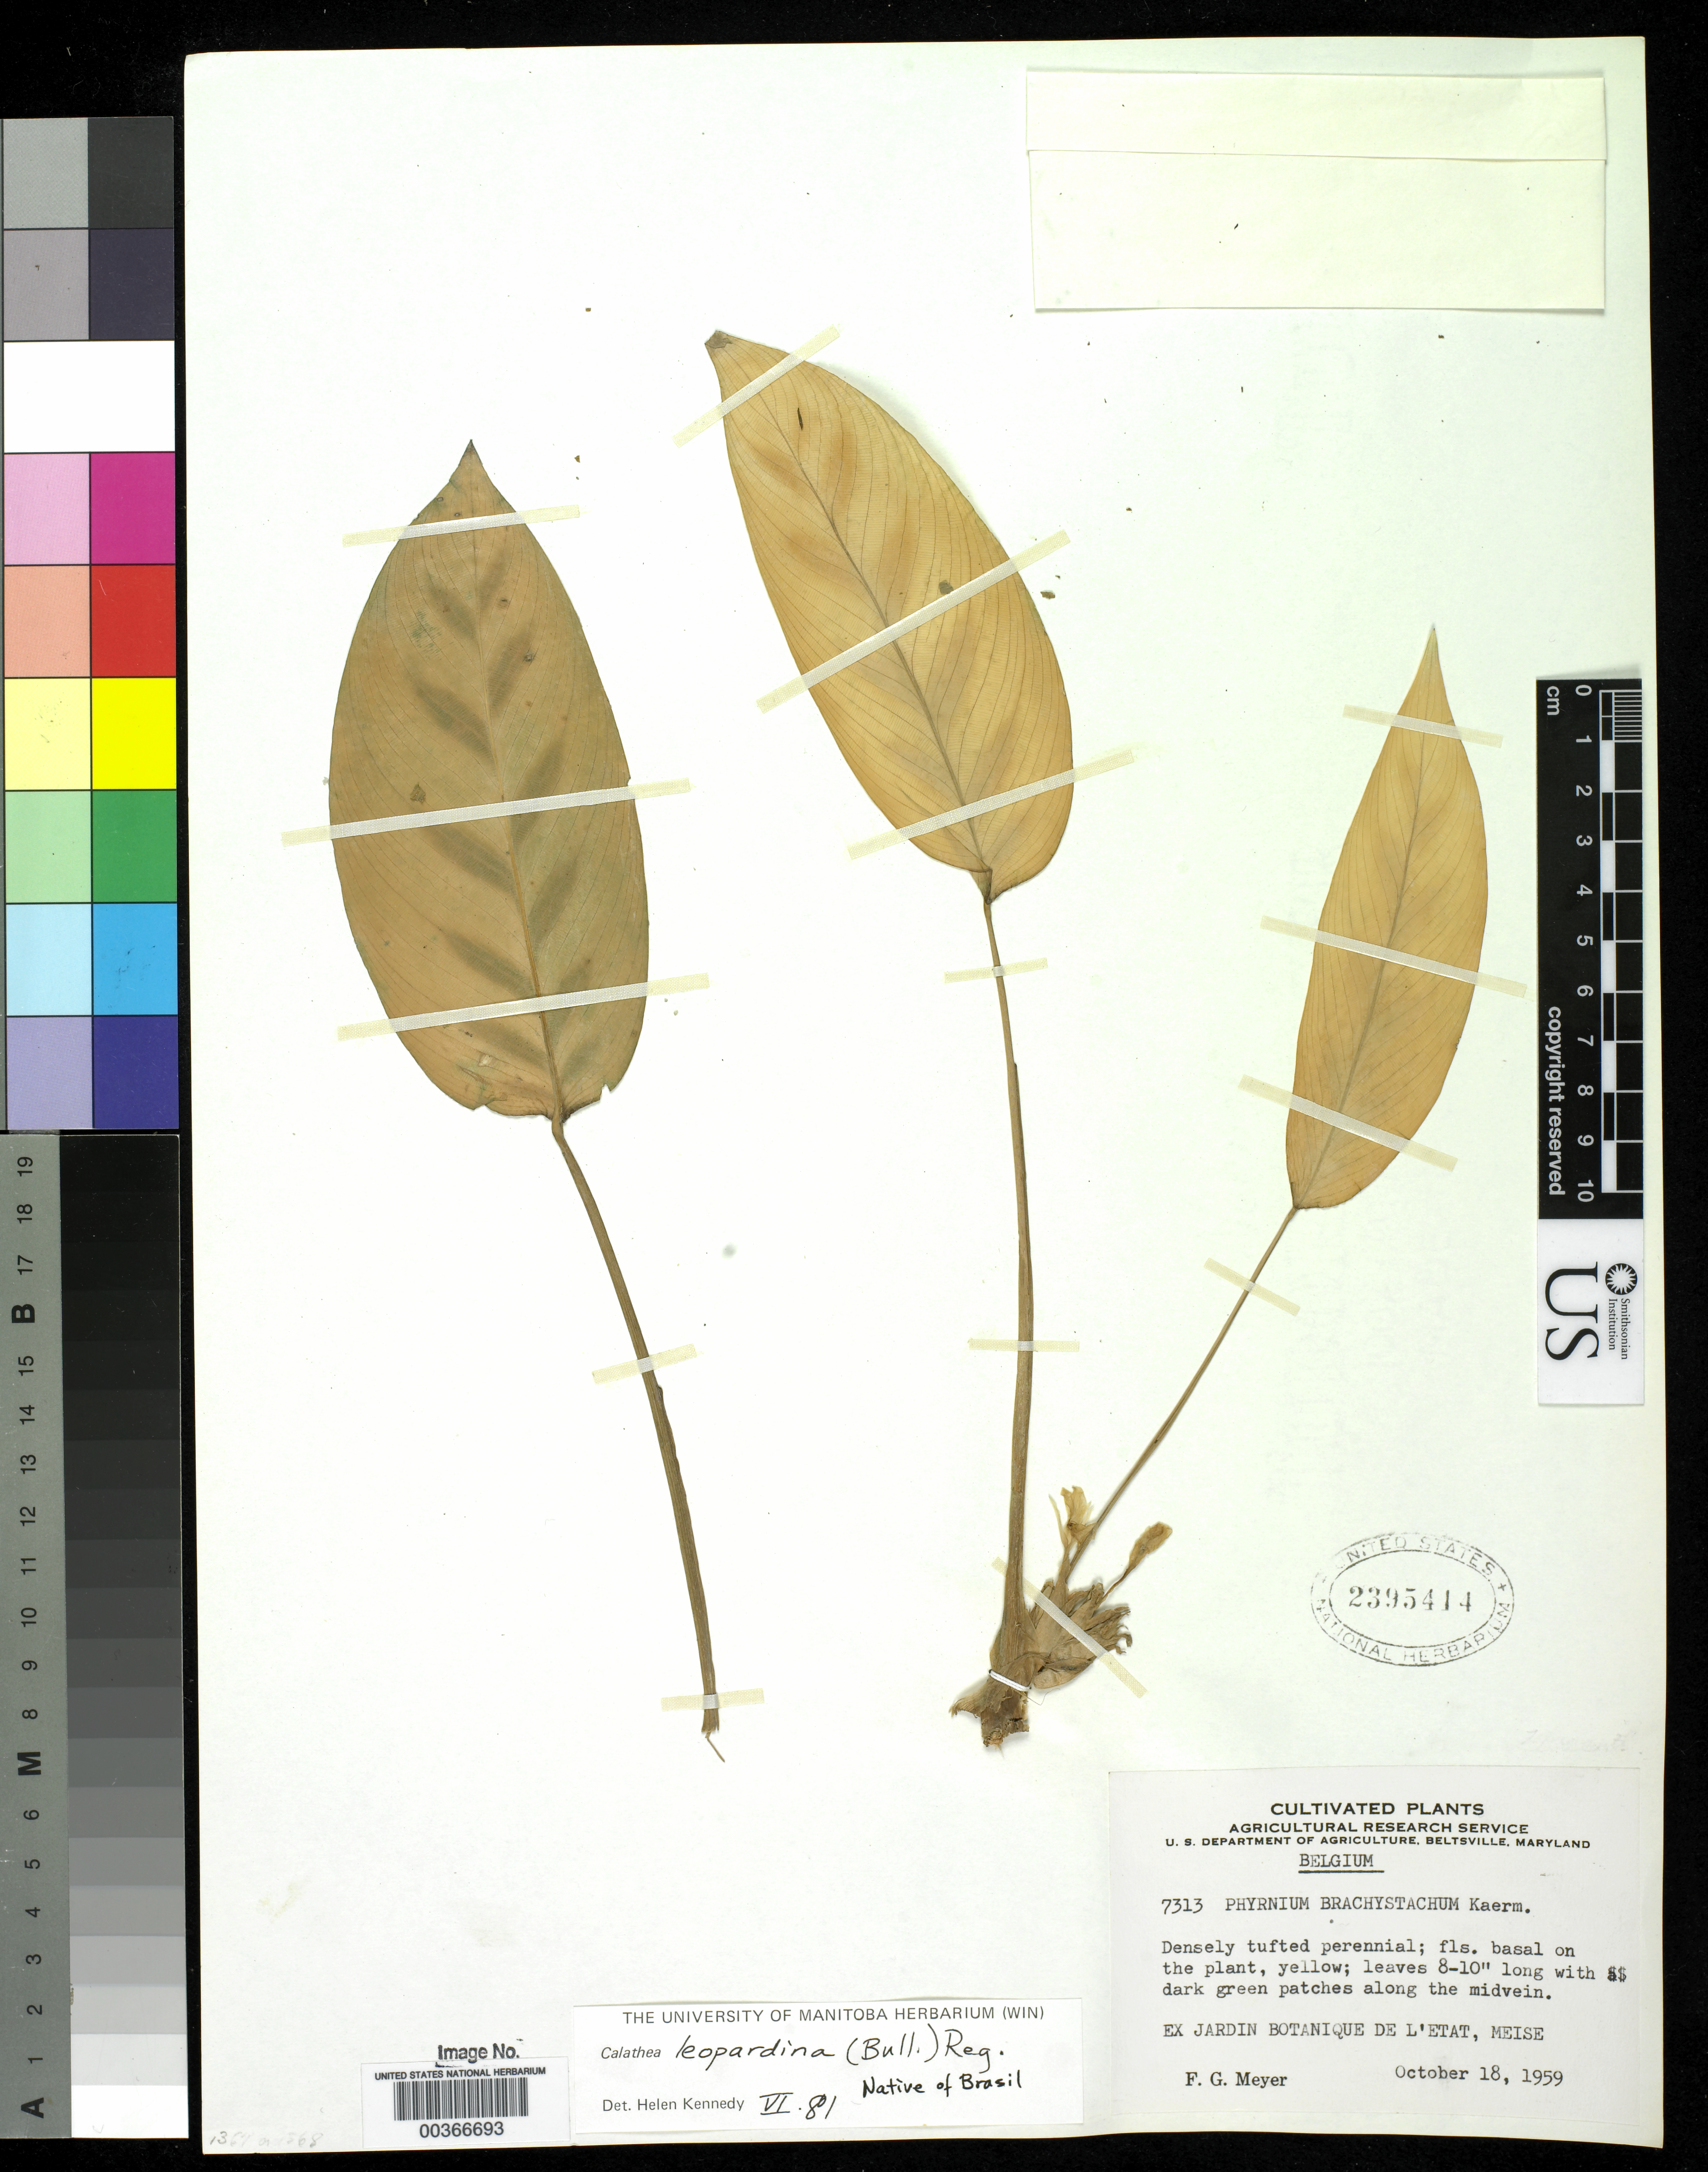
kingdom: Plantae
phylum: Tracheophyta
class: Liliopsida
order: Zingiberales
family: Marantaceae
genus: Calathea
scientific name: Calathea leopardina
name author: Regel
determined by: Kennedy, Helen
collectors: F. G. Meyer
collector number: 7313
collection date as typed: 18 Oct 1959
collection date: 1959-10-18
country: Germany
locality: Gorgenthal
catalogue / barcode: US 2395414